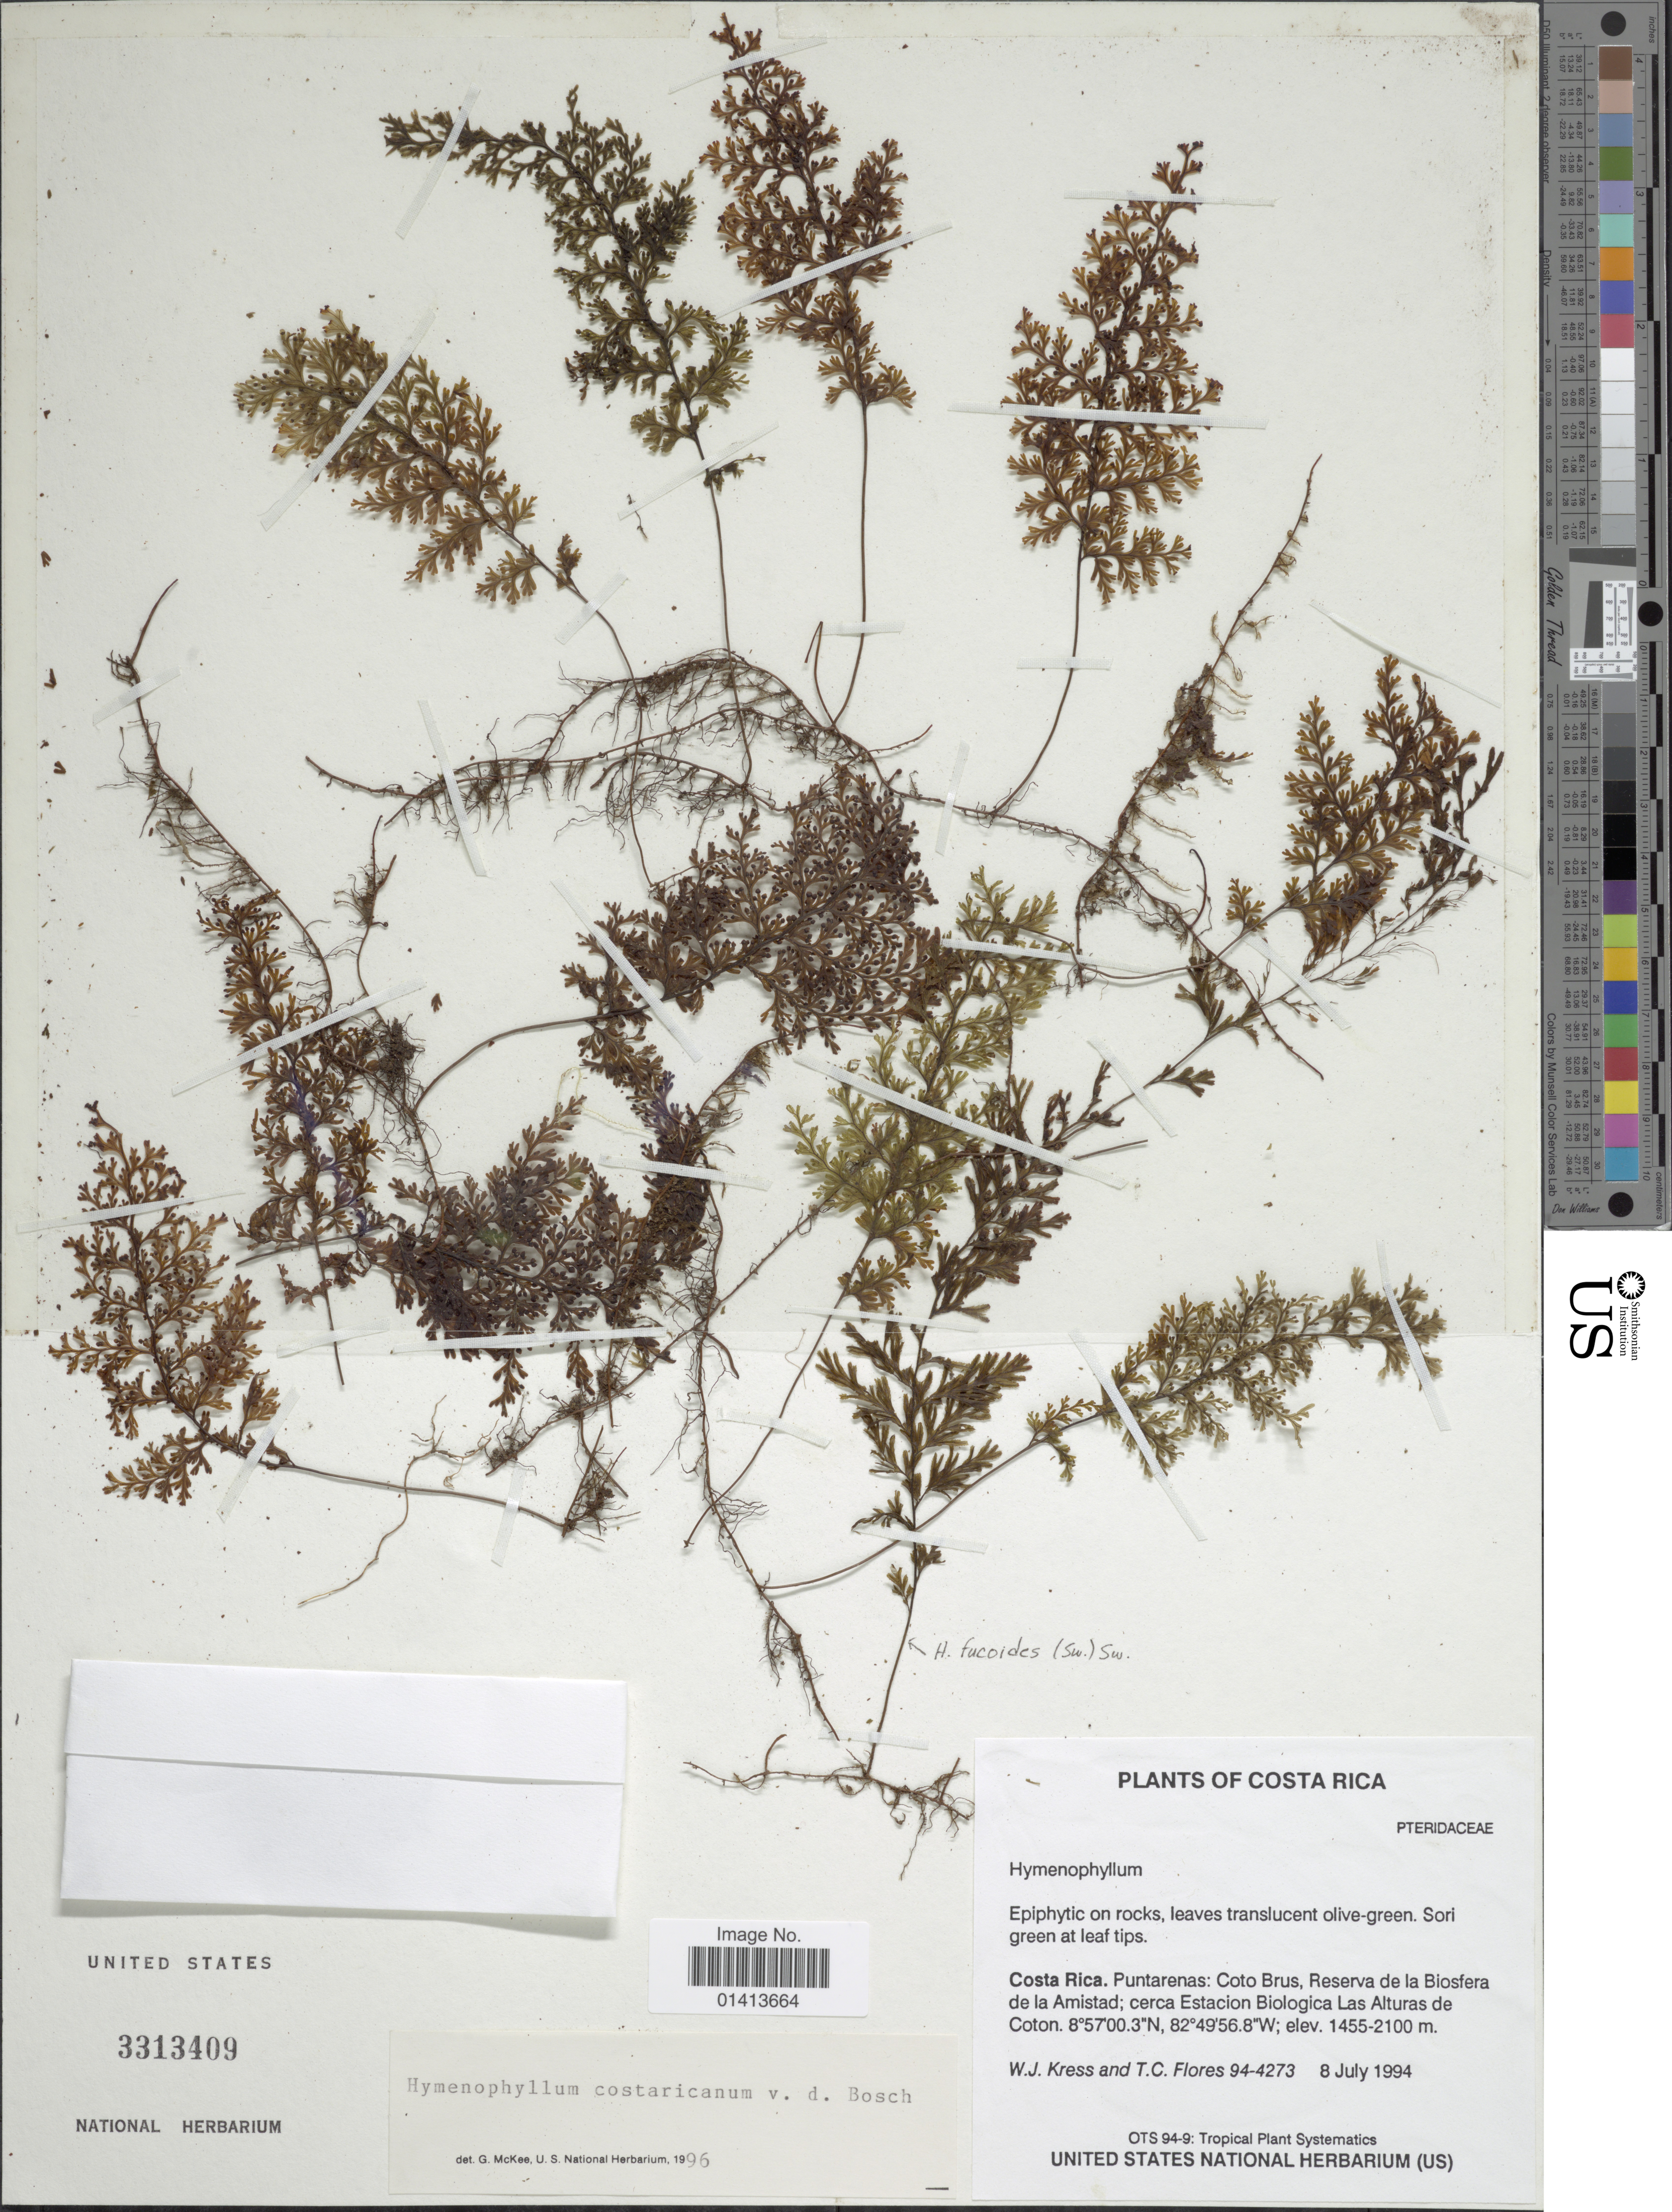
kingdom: Plantae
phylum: Tracheophyta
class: Polypodiopsida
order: Hymenophyllales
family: Hymenophyllaceae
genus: Hymenophyllum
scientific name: Hymenophyllum costaricanum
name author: Bosch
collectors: W. J. Kress & T. C. Flores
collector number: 94-4273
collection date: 1994-07-08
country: Costa Rica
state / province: Puntarenas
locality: Coto Brus, Reserva de la Biosfera de la Amistad; cerca Estacion Biologica Las Alturas de Coton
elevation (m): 1455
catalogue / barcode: US 3313409